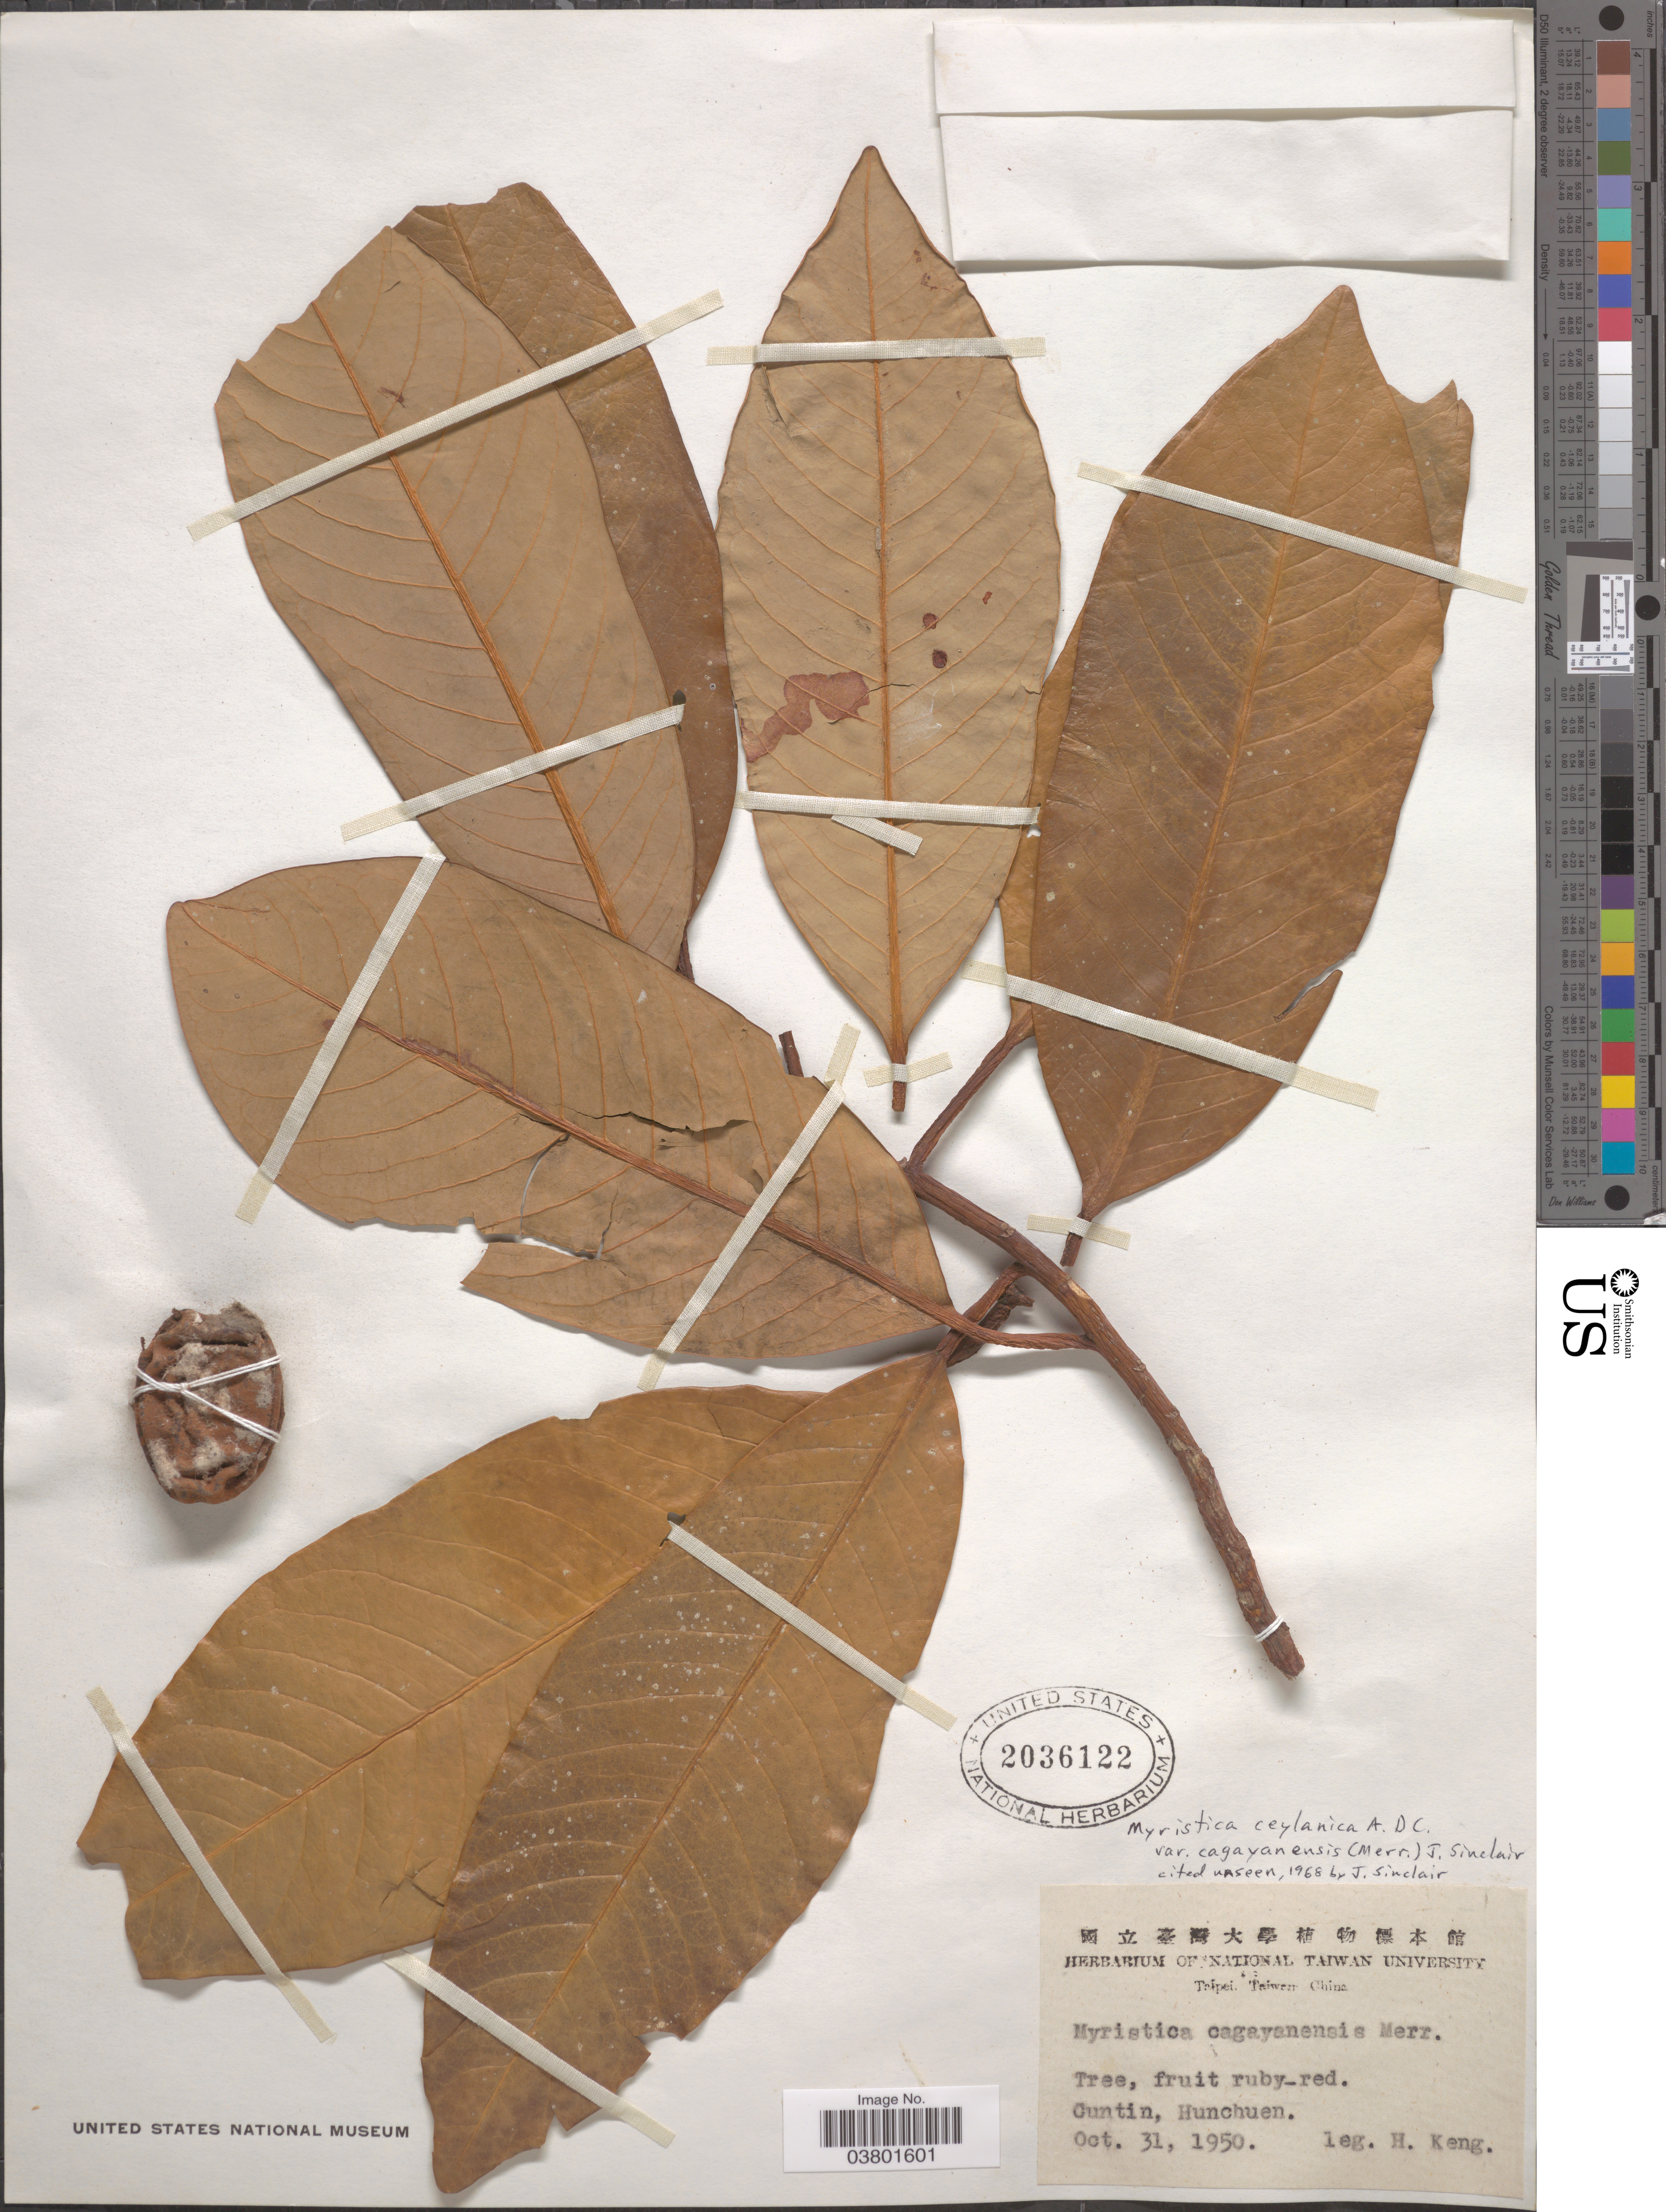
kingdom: Plantae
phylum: Tracheophyta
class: Magnoliopsida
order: Magnoliales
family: Myristicaceae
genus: Myristica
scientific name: Myristica ceylanica var. cagayanensis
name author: (Merr.) J. Sinclair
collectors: H. Keng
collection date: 1950-10-31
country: Taiwan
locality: Guntin, Hunchuen.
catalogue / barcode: US 2036122